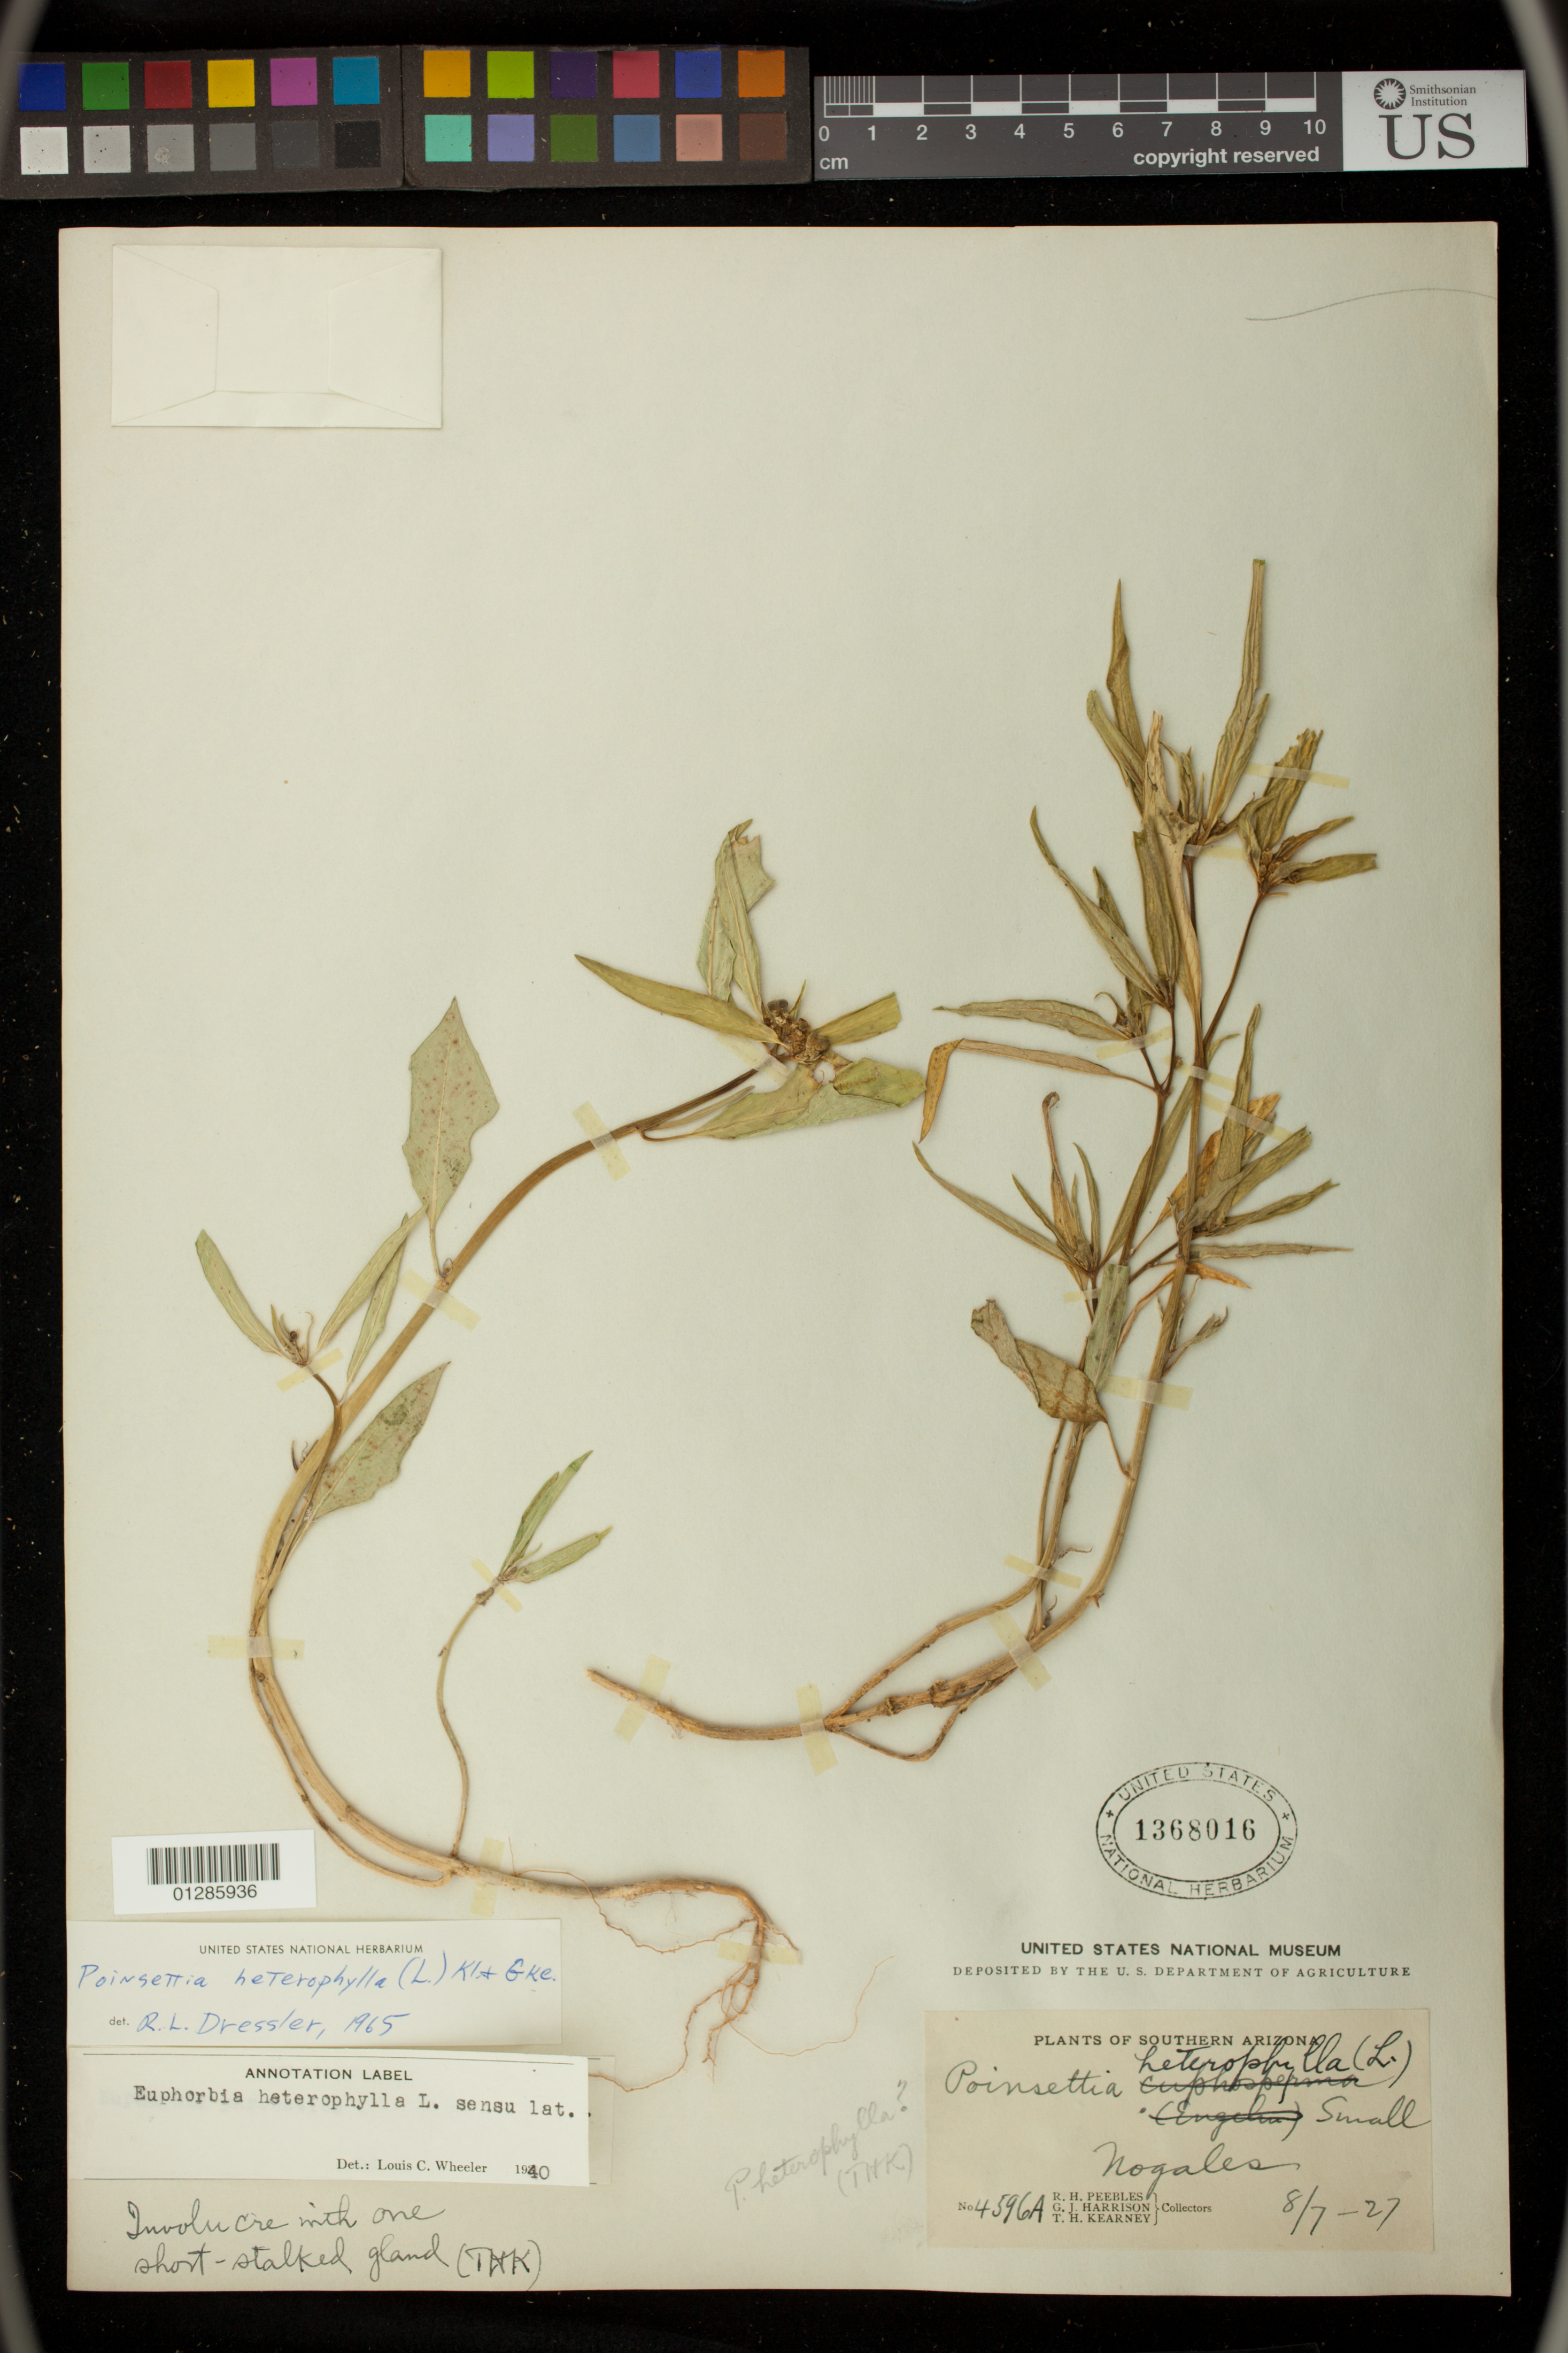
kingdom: Plantae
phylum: Tracheophyta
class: Magnoliopsida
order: Malpighiales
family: Euphorbiaceae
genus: Euphorbia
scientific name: Euphorbia heterophylla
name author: L.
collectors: R. H. Peebles, G. J. Harrison & T. H. Kearney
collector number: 4596A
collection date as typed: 07 Aug 1927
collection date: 1927-08-07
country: United States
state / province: Arizona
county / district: Santa Cruz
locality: Nogales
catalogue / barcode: US 1368016